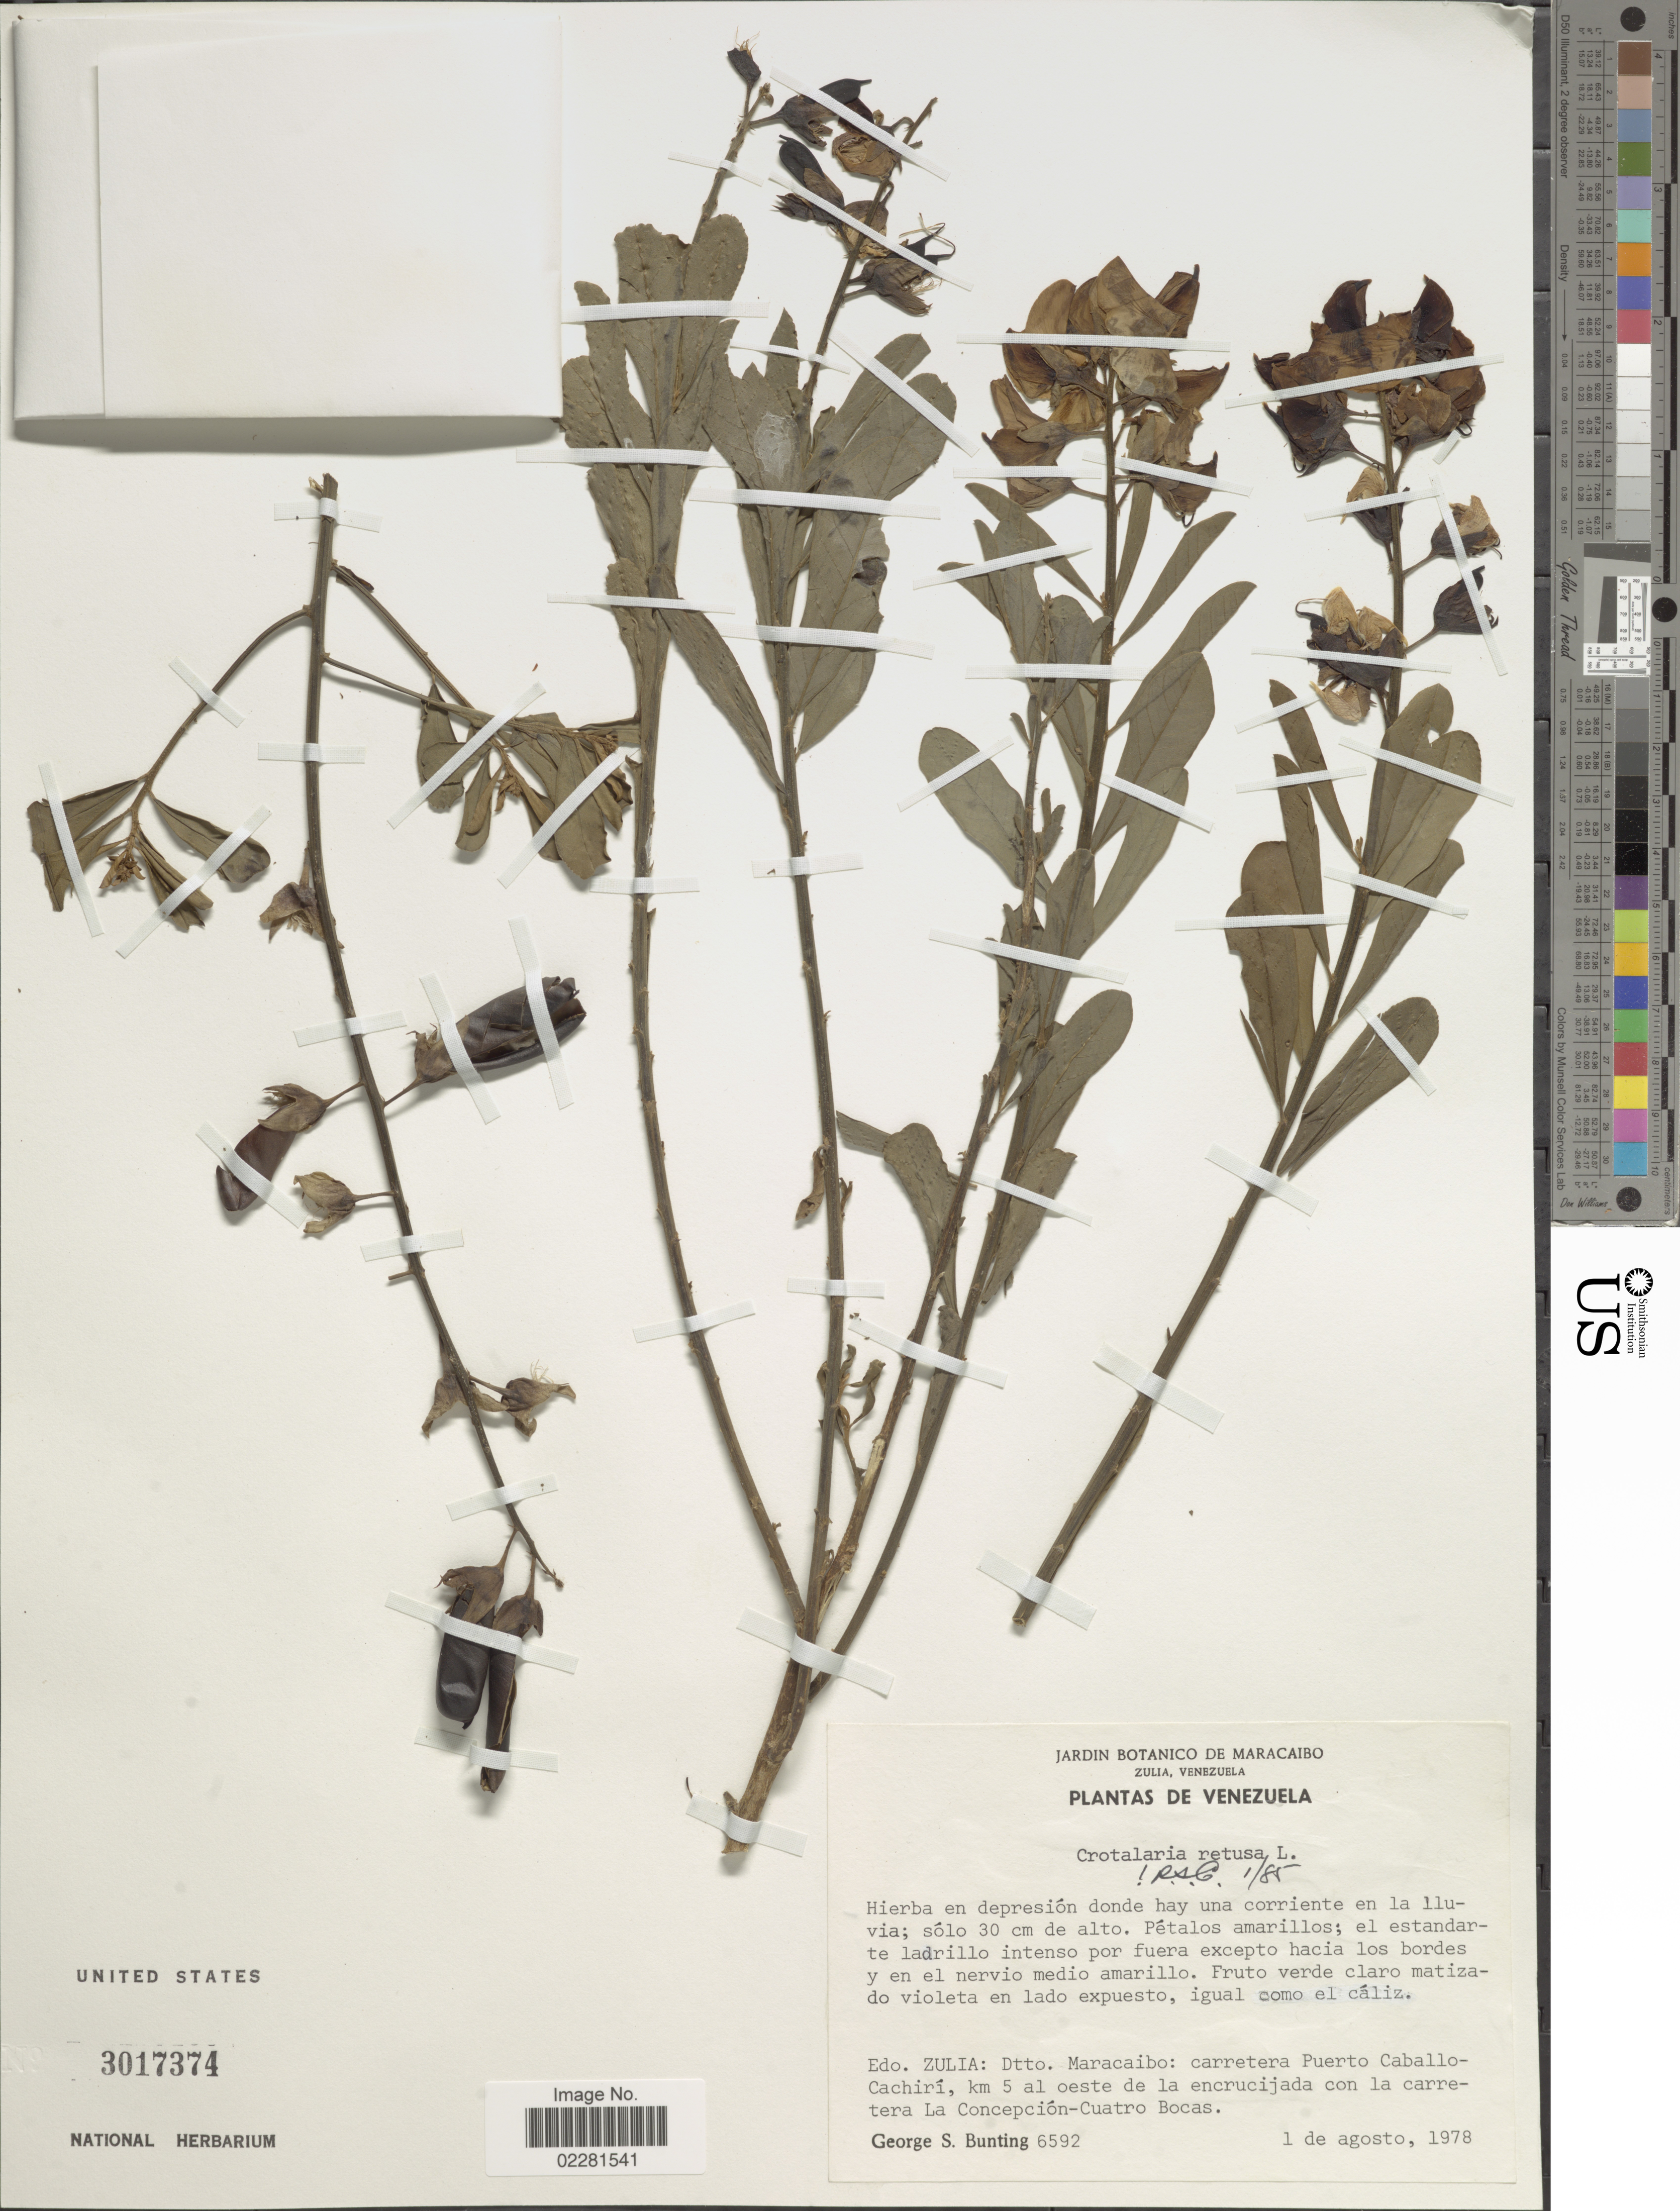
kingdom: Plantae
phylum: Tracheophyta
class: Magnoliopsida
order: Fabales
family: Fabaceae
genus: Crotalaria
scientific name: Crotalaria retusa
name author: L.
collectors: G. S. Bunting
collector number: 6592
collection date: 1978-08-01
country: Venezuela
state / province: Zulia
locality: Dtto. Maracaibo, carretera Puerto Caballo-Cachiri, km 5 al oeste de la encrucijada con la carretera La Concepcion-Cuatro Bocas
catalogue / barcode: US 3017374